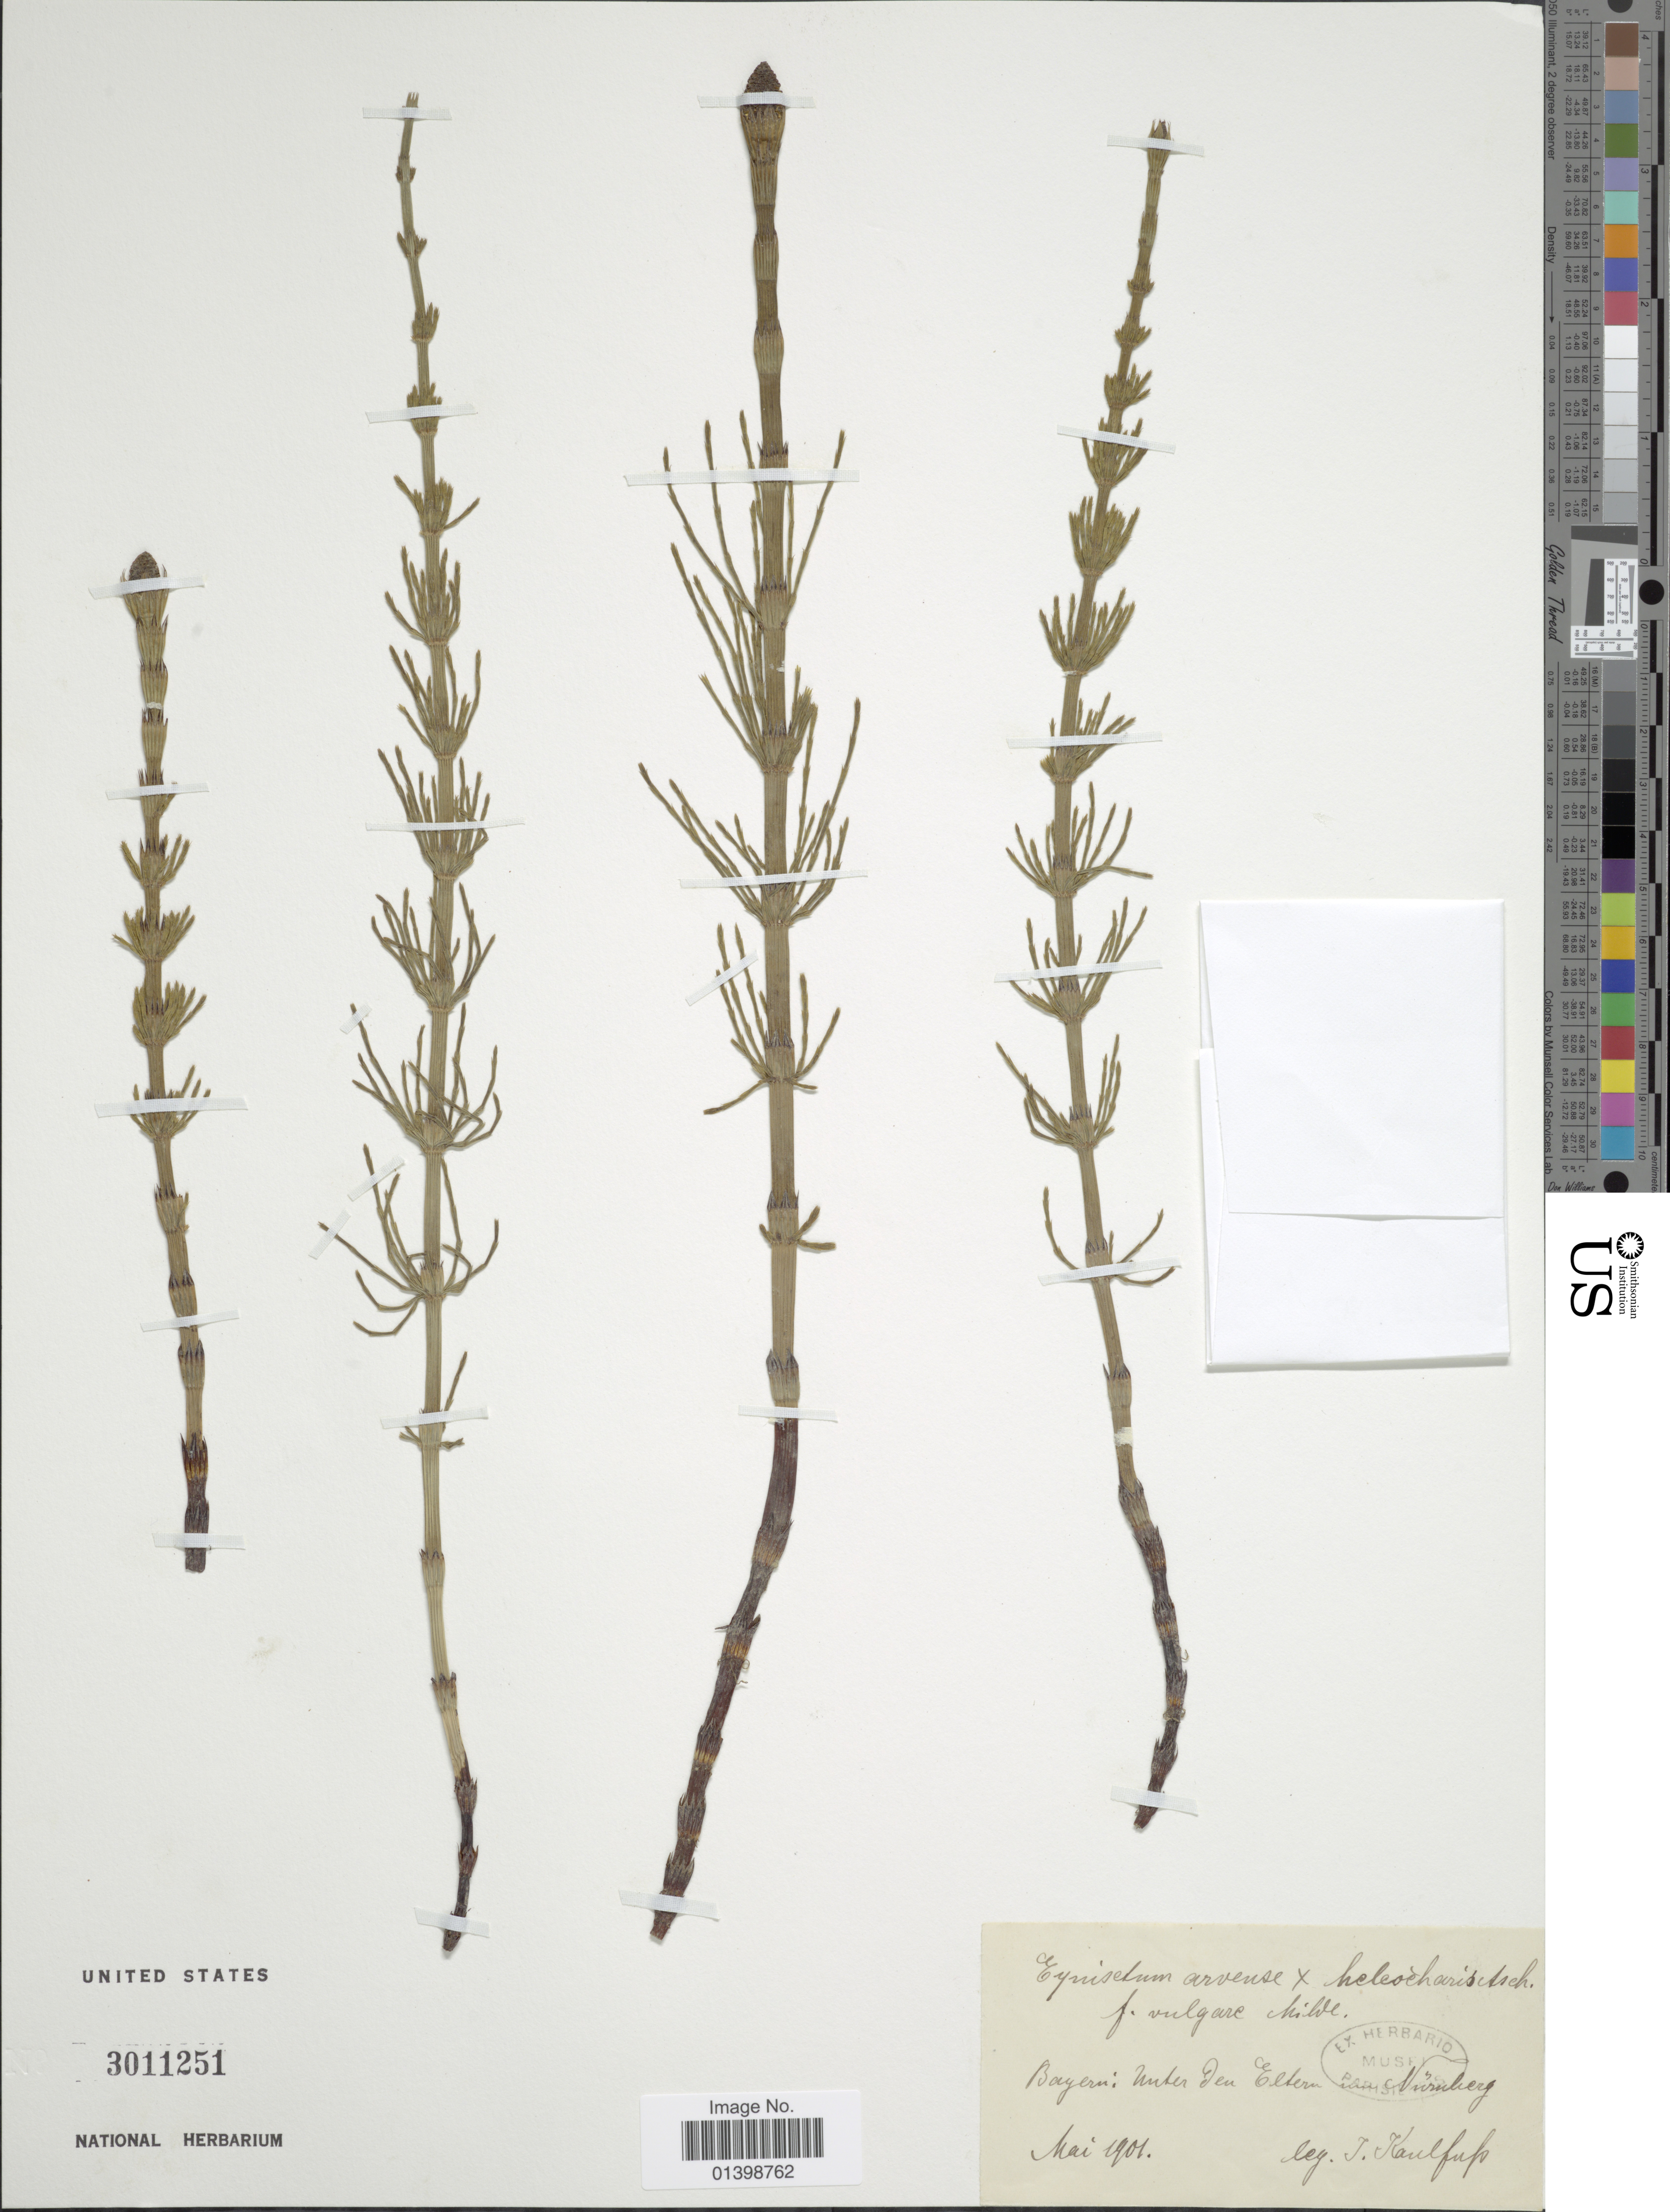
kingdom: Plantae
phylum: Tracheophyta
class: Polypodiopsida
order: Equisetales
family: Equisetaceae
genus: Equisetum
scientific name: Equisetum x litorale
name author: Kuhlw.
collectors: J. S. Kaulfuss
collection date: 1901-05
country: Germany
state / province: Bayern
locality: Unter den Elteren [illegible text] Nürnberg[interpreted]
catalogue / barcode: US 3011251